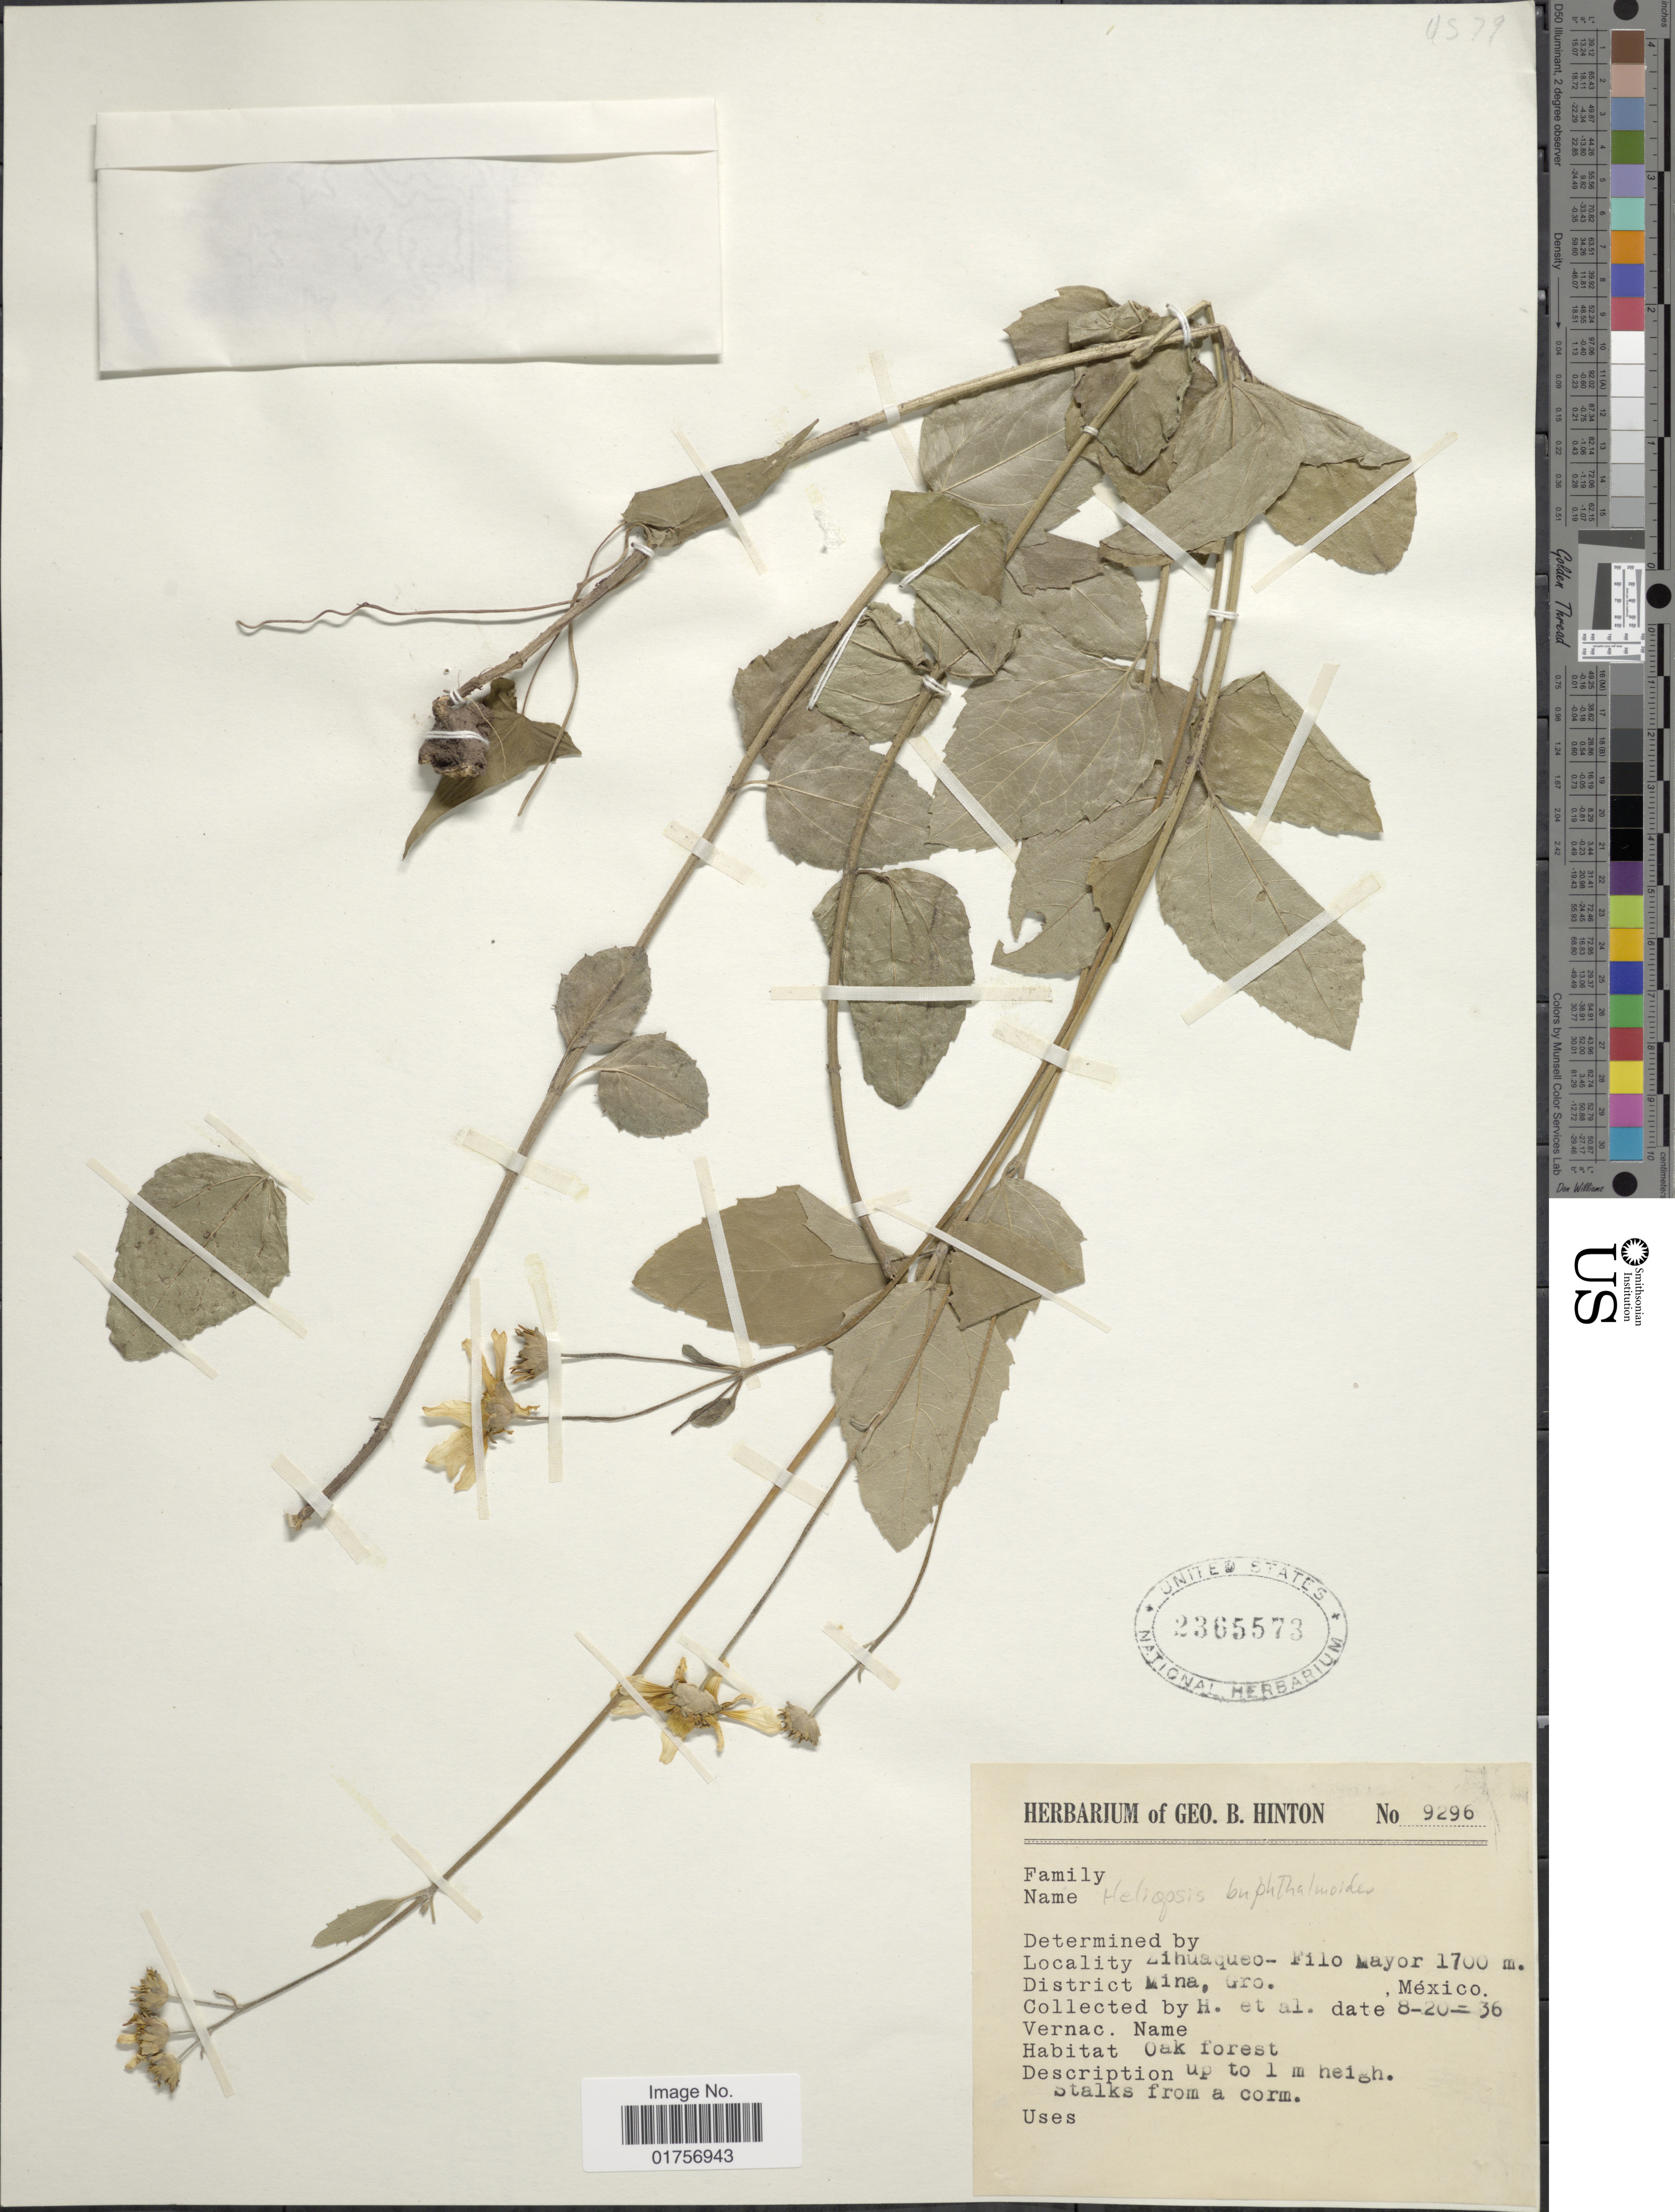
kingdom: Plantae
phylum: Tracheophyta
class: Magnoliopsida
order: Asterales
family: Asteraceae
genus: Heliopsis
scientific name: Heliopsis buphthalmoides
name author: (Jacq.) Dunal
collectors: G. B. Hinton & et al.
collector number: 9296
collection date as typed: Transcribed d/m/y: 20/8/36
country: Mexico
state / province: Guerrero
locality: Zihuaqueo-Filo Mayor. District Mina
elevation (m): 1700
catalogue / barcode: US 2365573